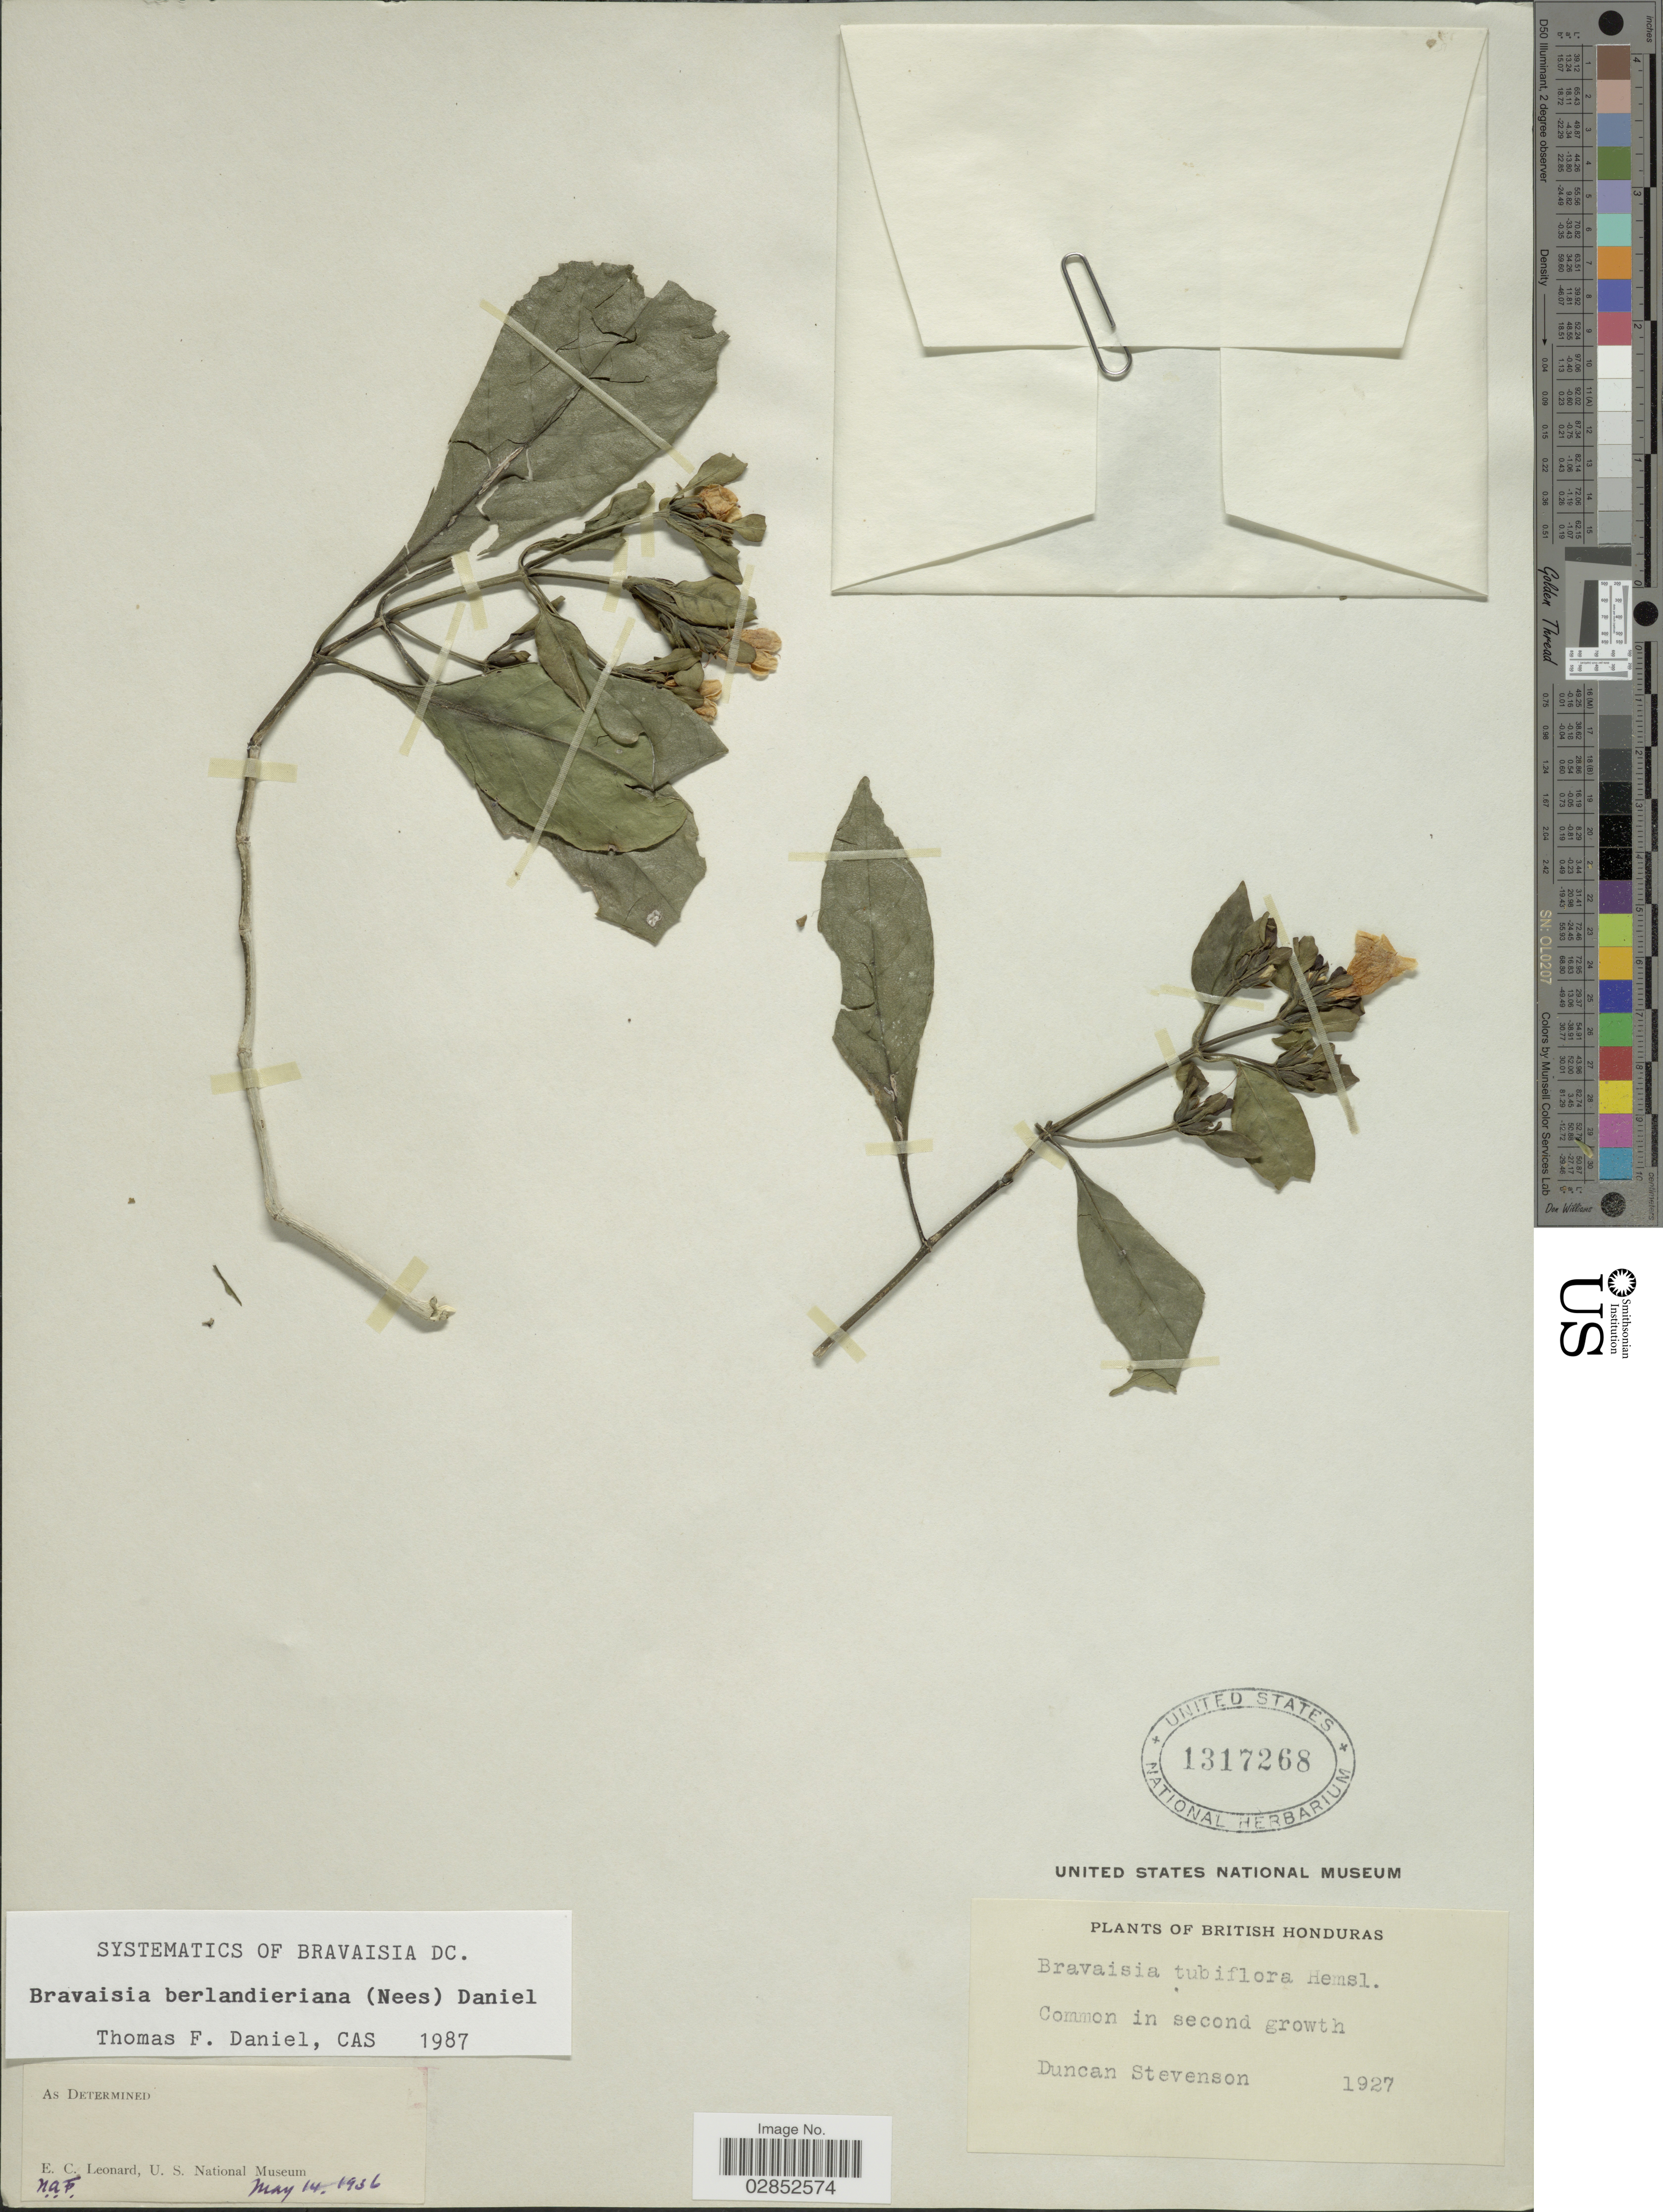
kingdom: Plantae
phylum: Tracheophyta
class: Magnoliopsida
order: Lamiales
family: Acanthaceae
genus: Bravaisia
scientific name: Bravaisia berlandieriana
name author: (Nees) T.F. Daniel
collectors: D. Stevenson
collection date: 1927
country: Belize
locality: British Honduras.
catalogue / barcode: US 1317268